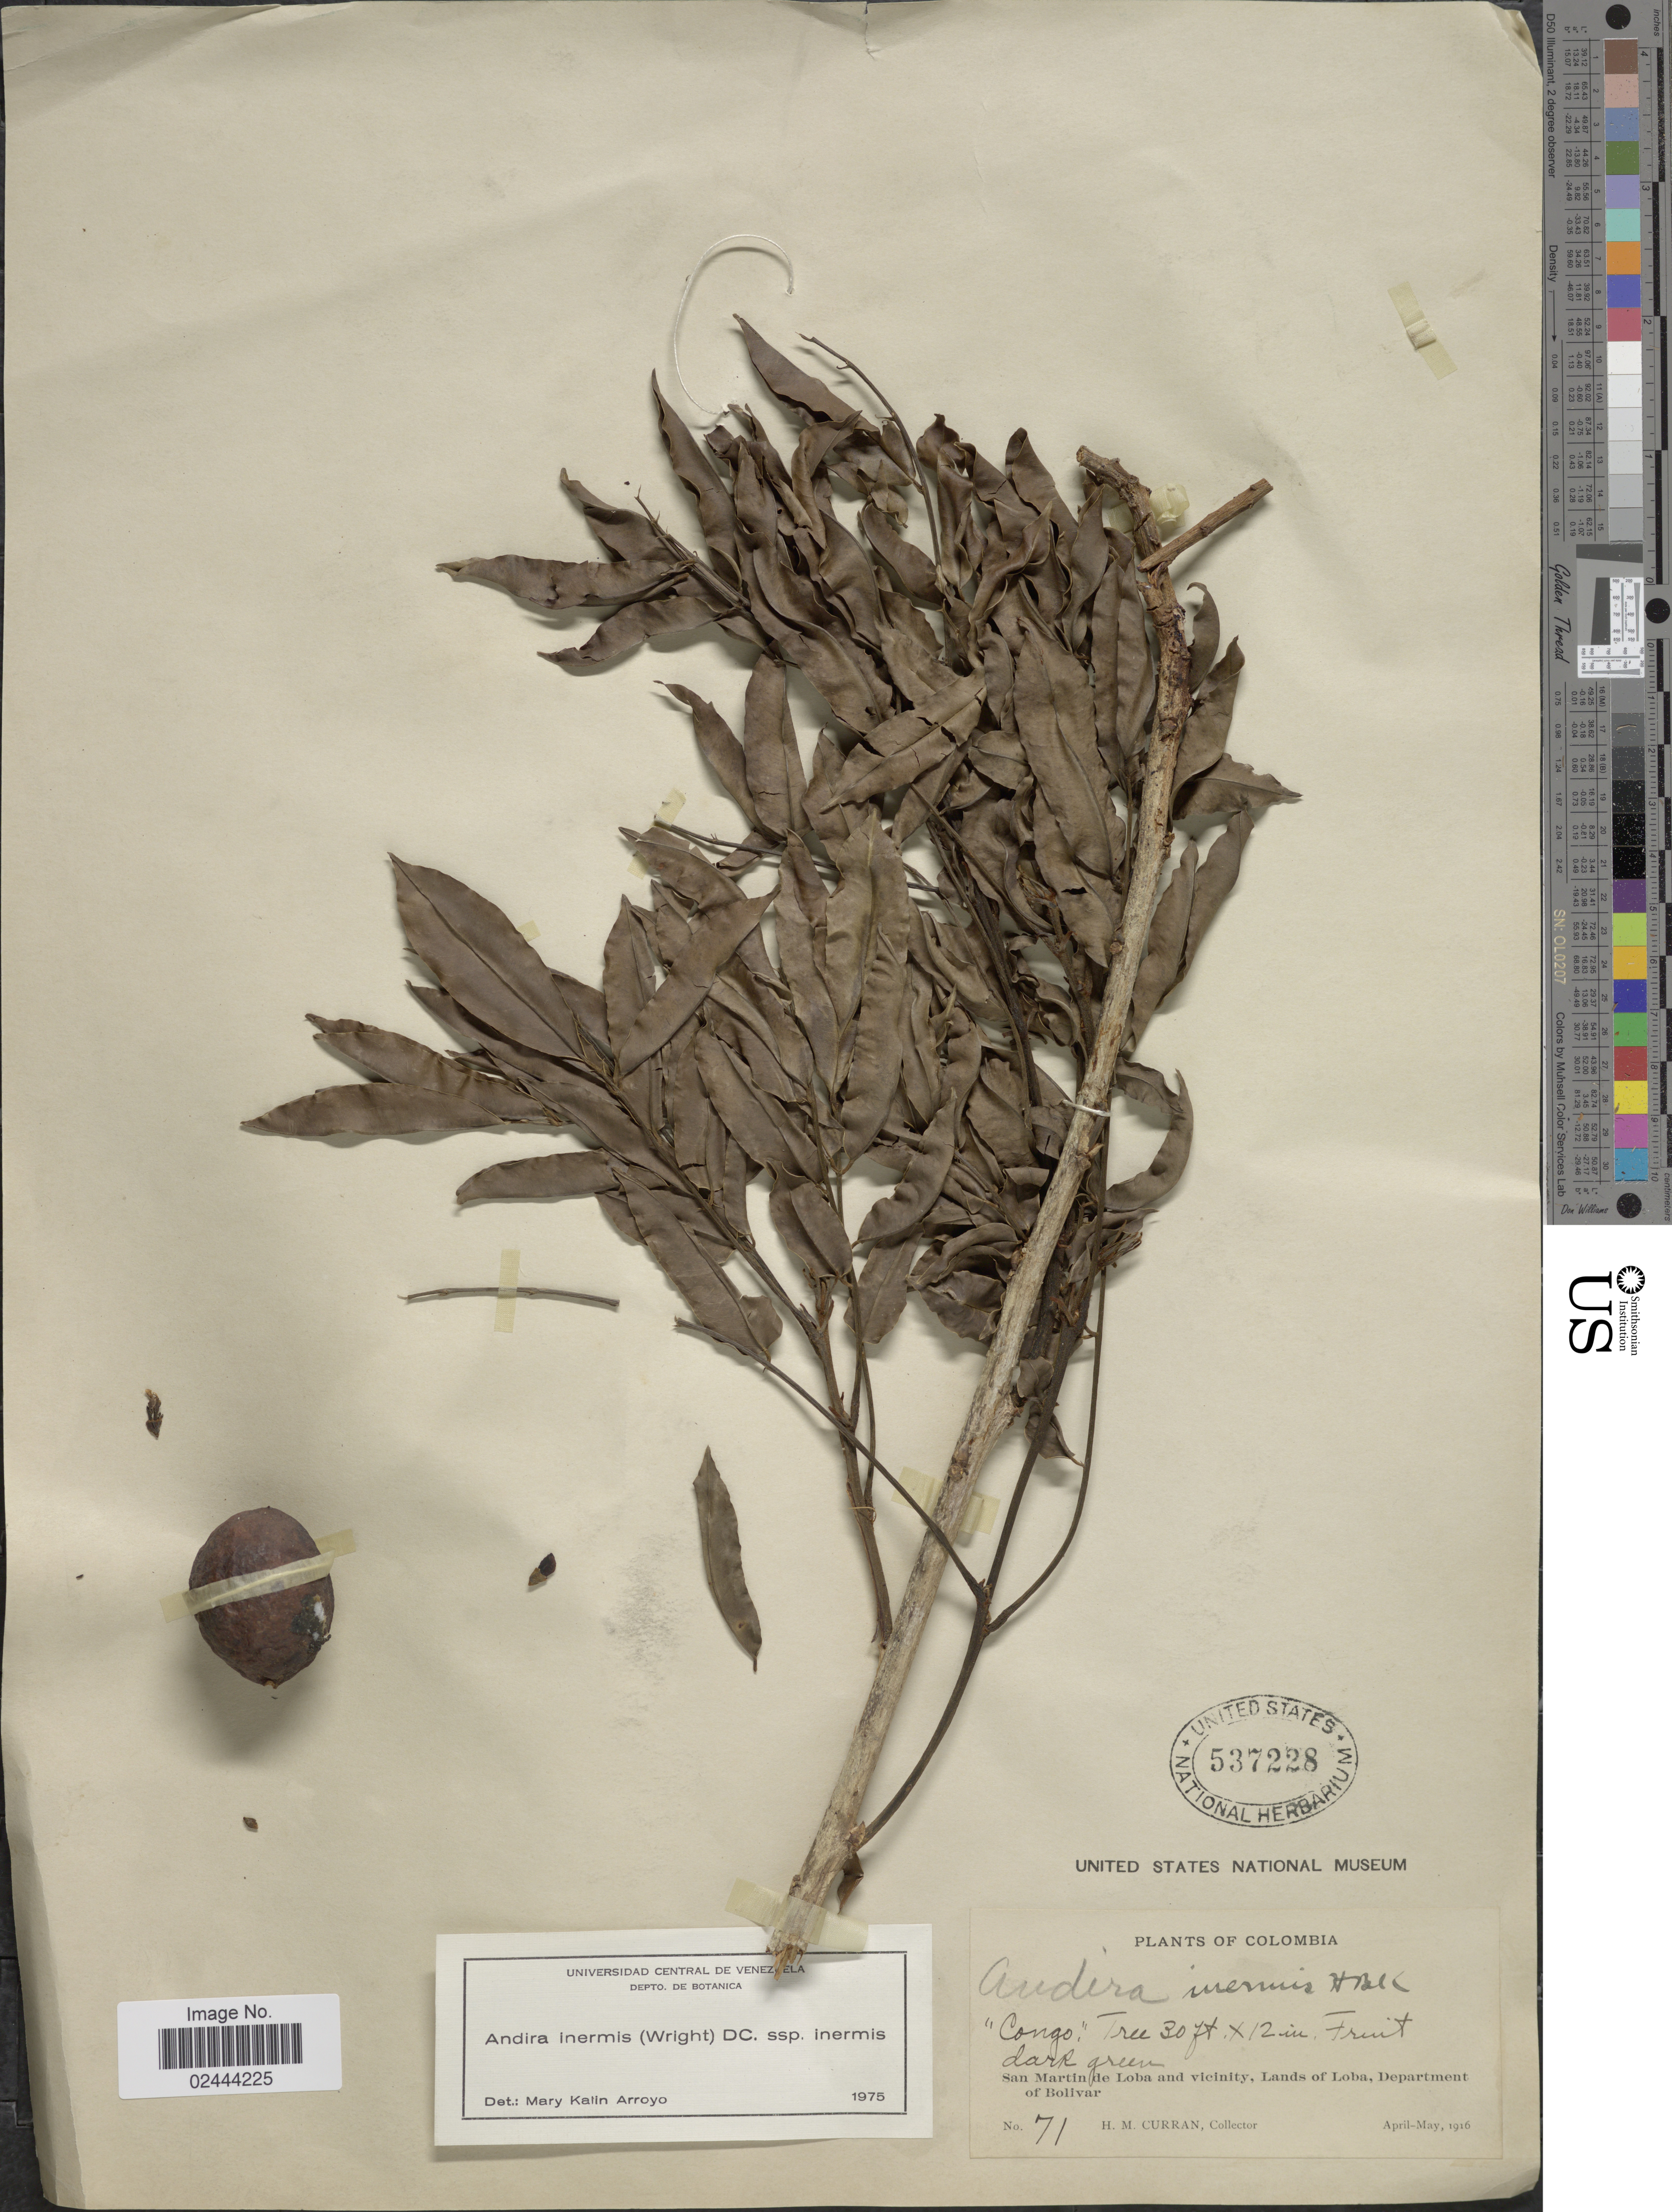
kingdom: Plantae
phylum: Tracheophyta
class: Magnoliopsida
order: Fabales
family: Fabaceae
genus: Andira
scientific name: Andira inermis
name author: (W. Wright) Kunth ex DC.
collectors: H. M. Curran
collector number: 71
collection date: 1916-04/1916-05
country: Colombia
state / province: Bolívar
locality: San Martin de Loba and vicinity, Lands of Loba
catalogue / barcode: US 537228